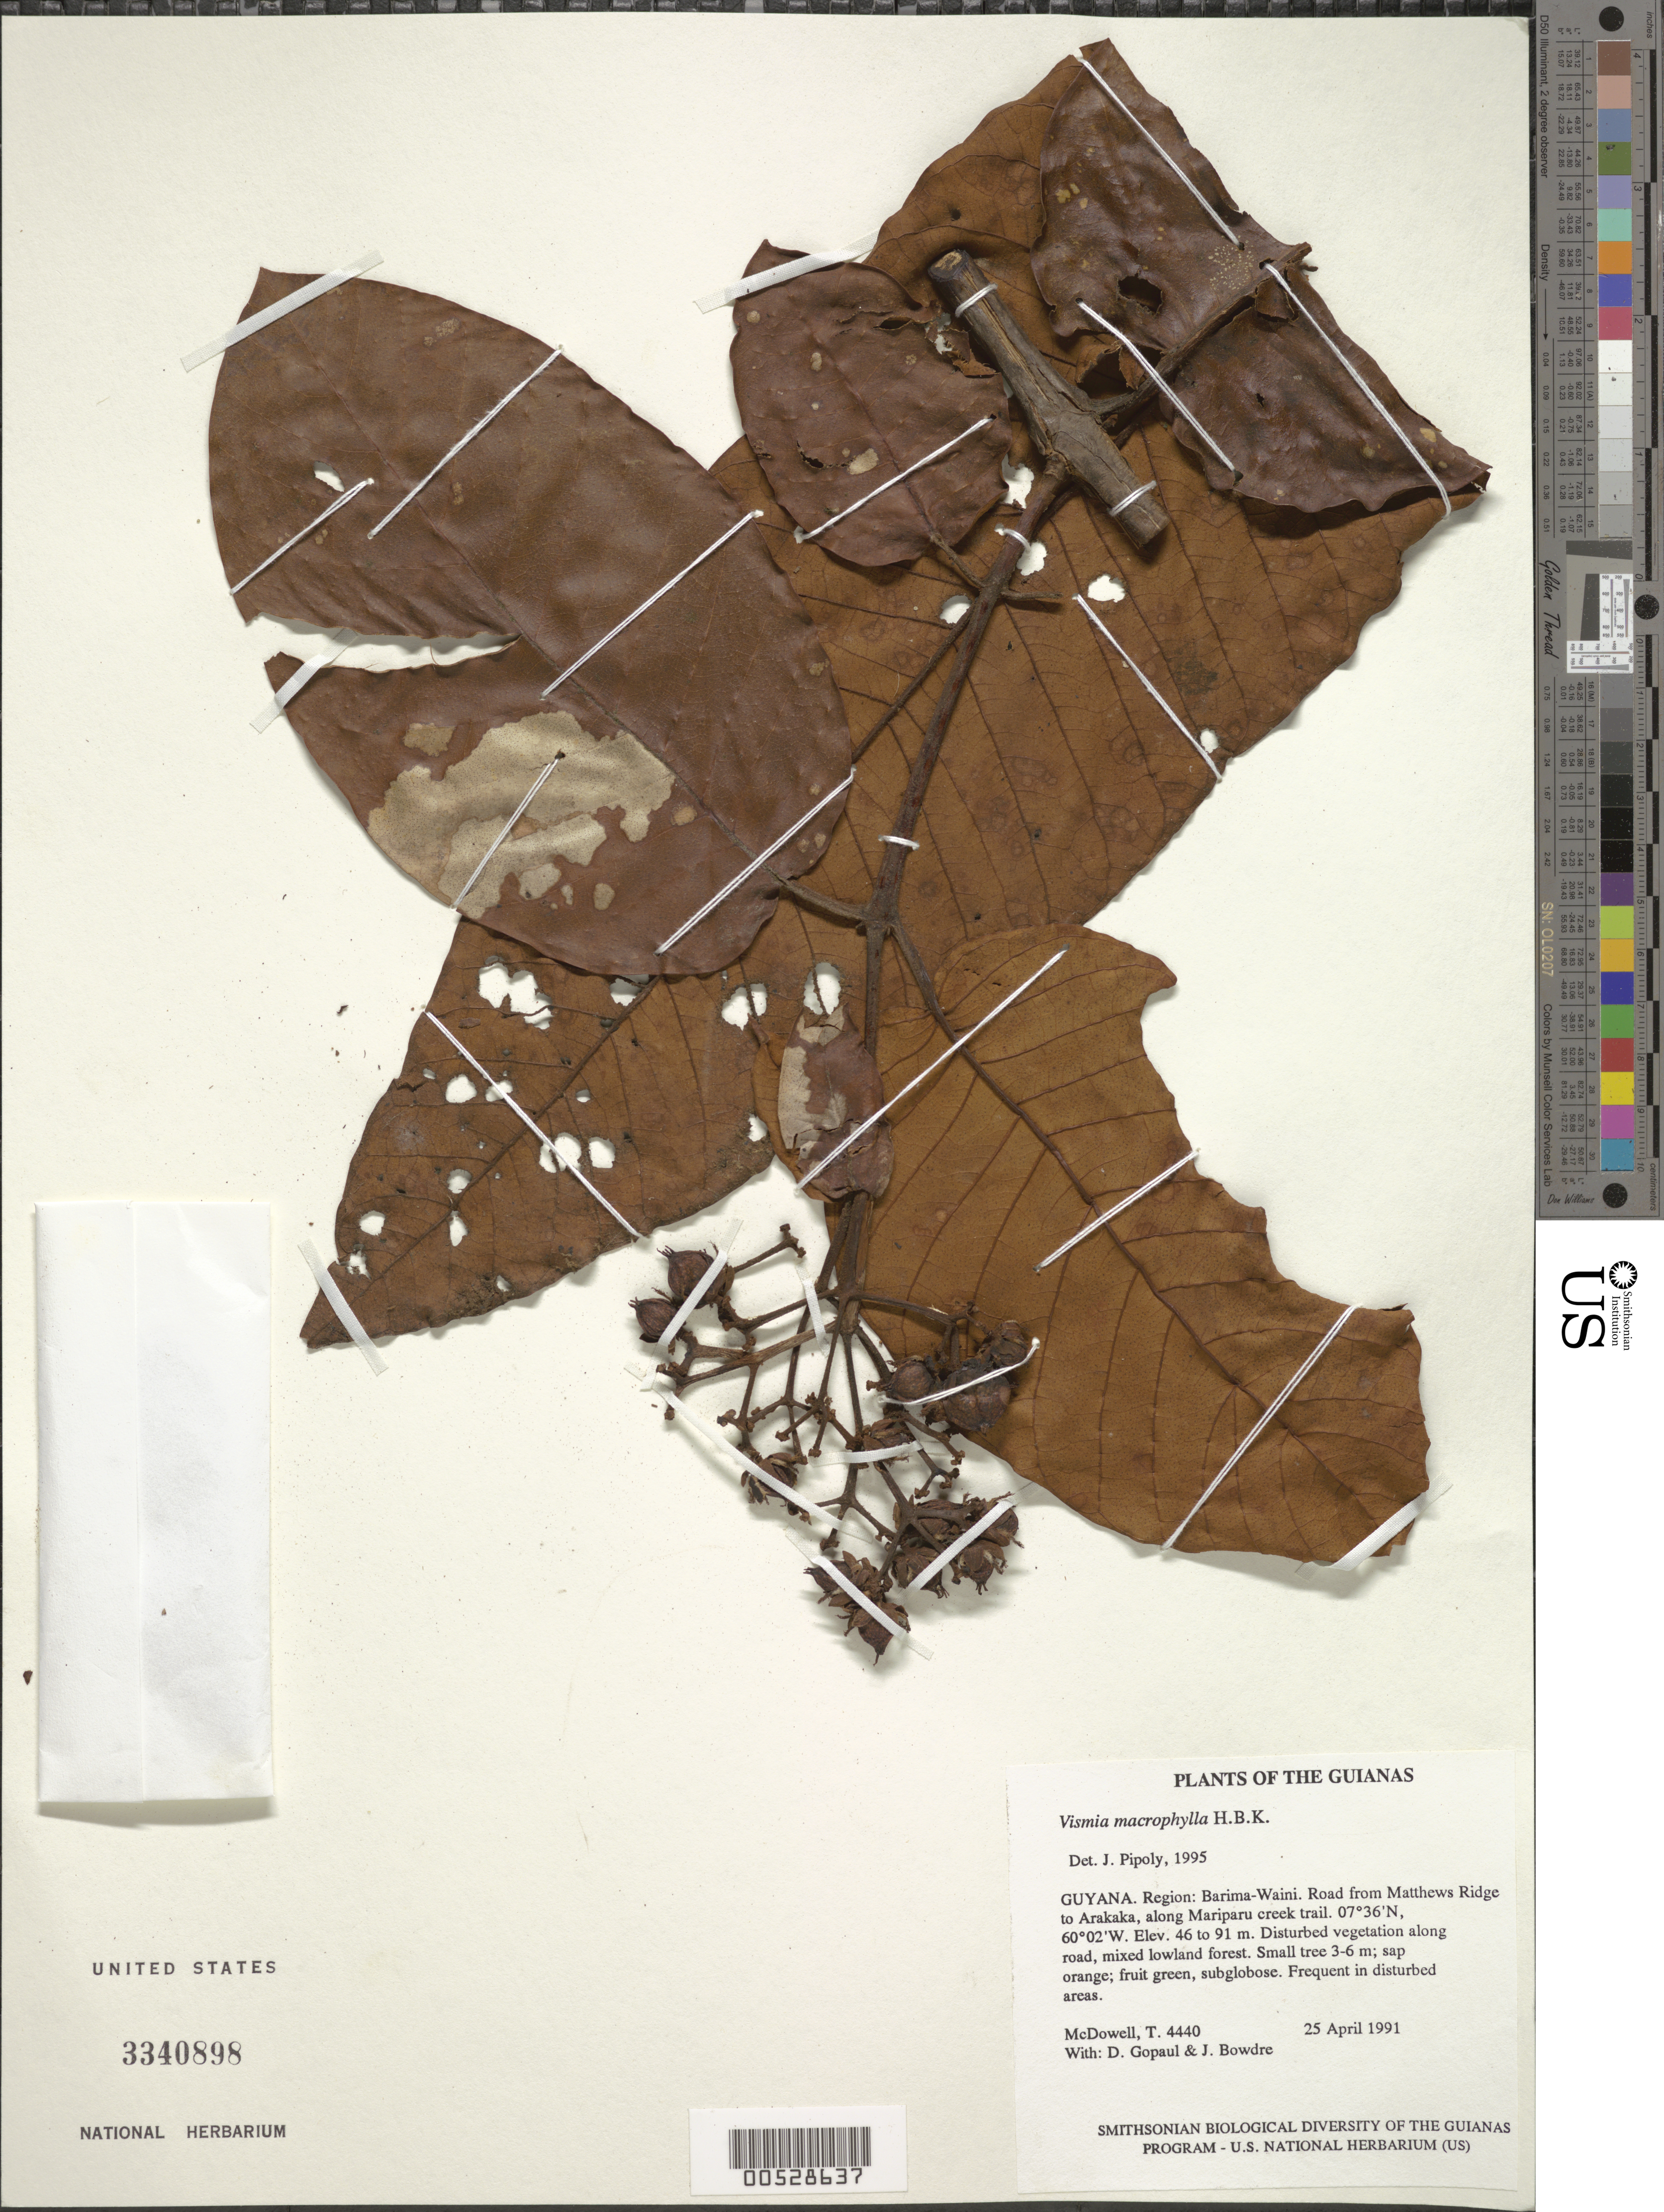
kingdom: Plantae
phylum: Tracheophyta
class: Magnoliopsida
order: Malpighiales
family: Hypericaceae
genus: Vismia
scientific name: Vismia macrophylla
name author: Kunth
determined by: Pipoly, J. J., III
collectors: T. McDowell, D. Gopaul & J. Bowdre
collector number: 4440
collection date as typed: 25 April 1991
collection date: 1991-04-25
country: Guyana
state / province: Barima-Waini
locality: Road from Matthews Ridge to Arakaka, along Mariparu creek trail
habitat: Disturbed vegetation along road, mixed lowland forest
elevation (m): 46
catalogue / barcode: US 3340898